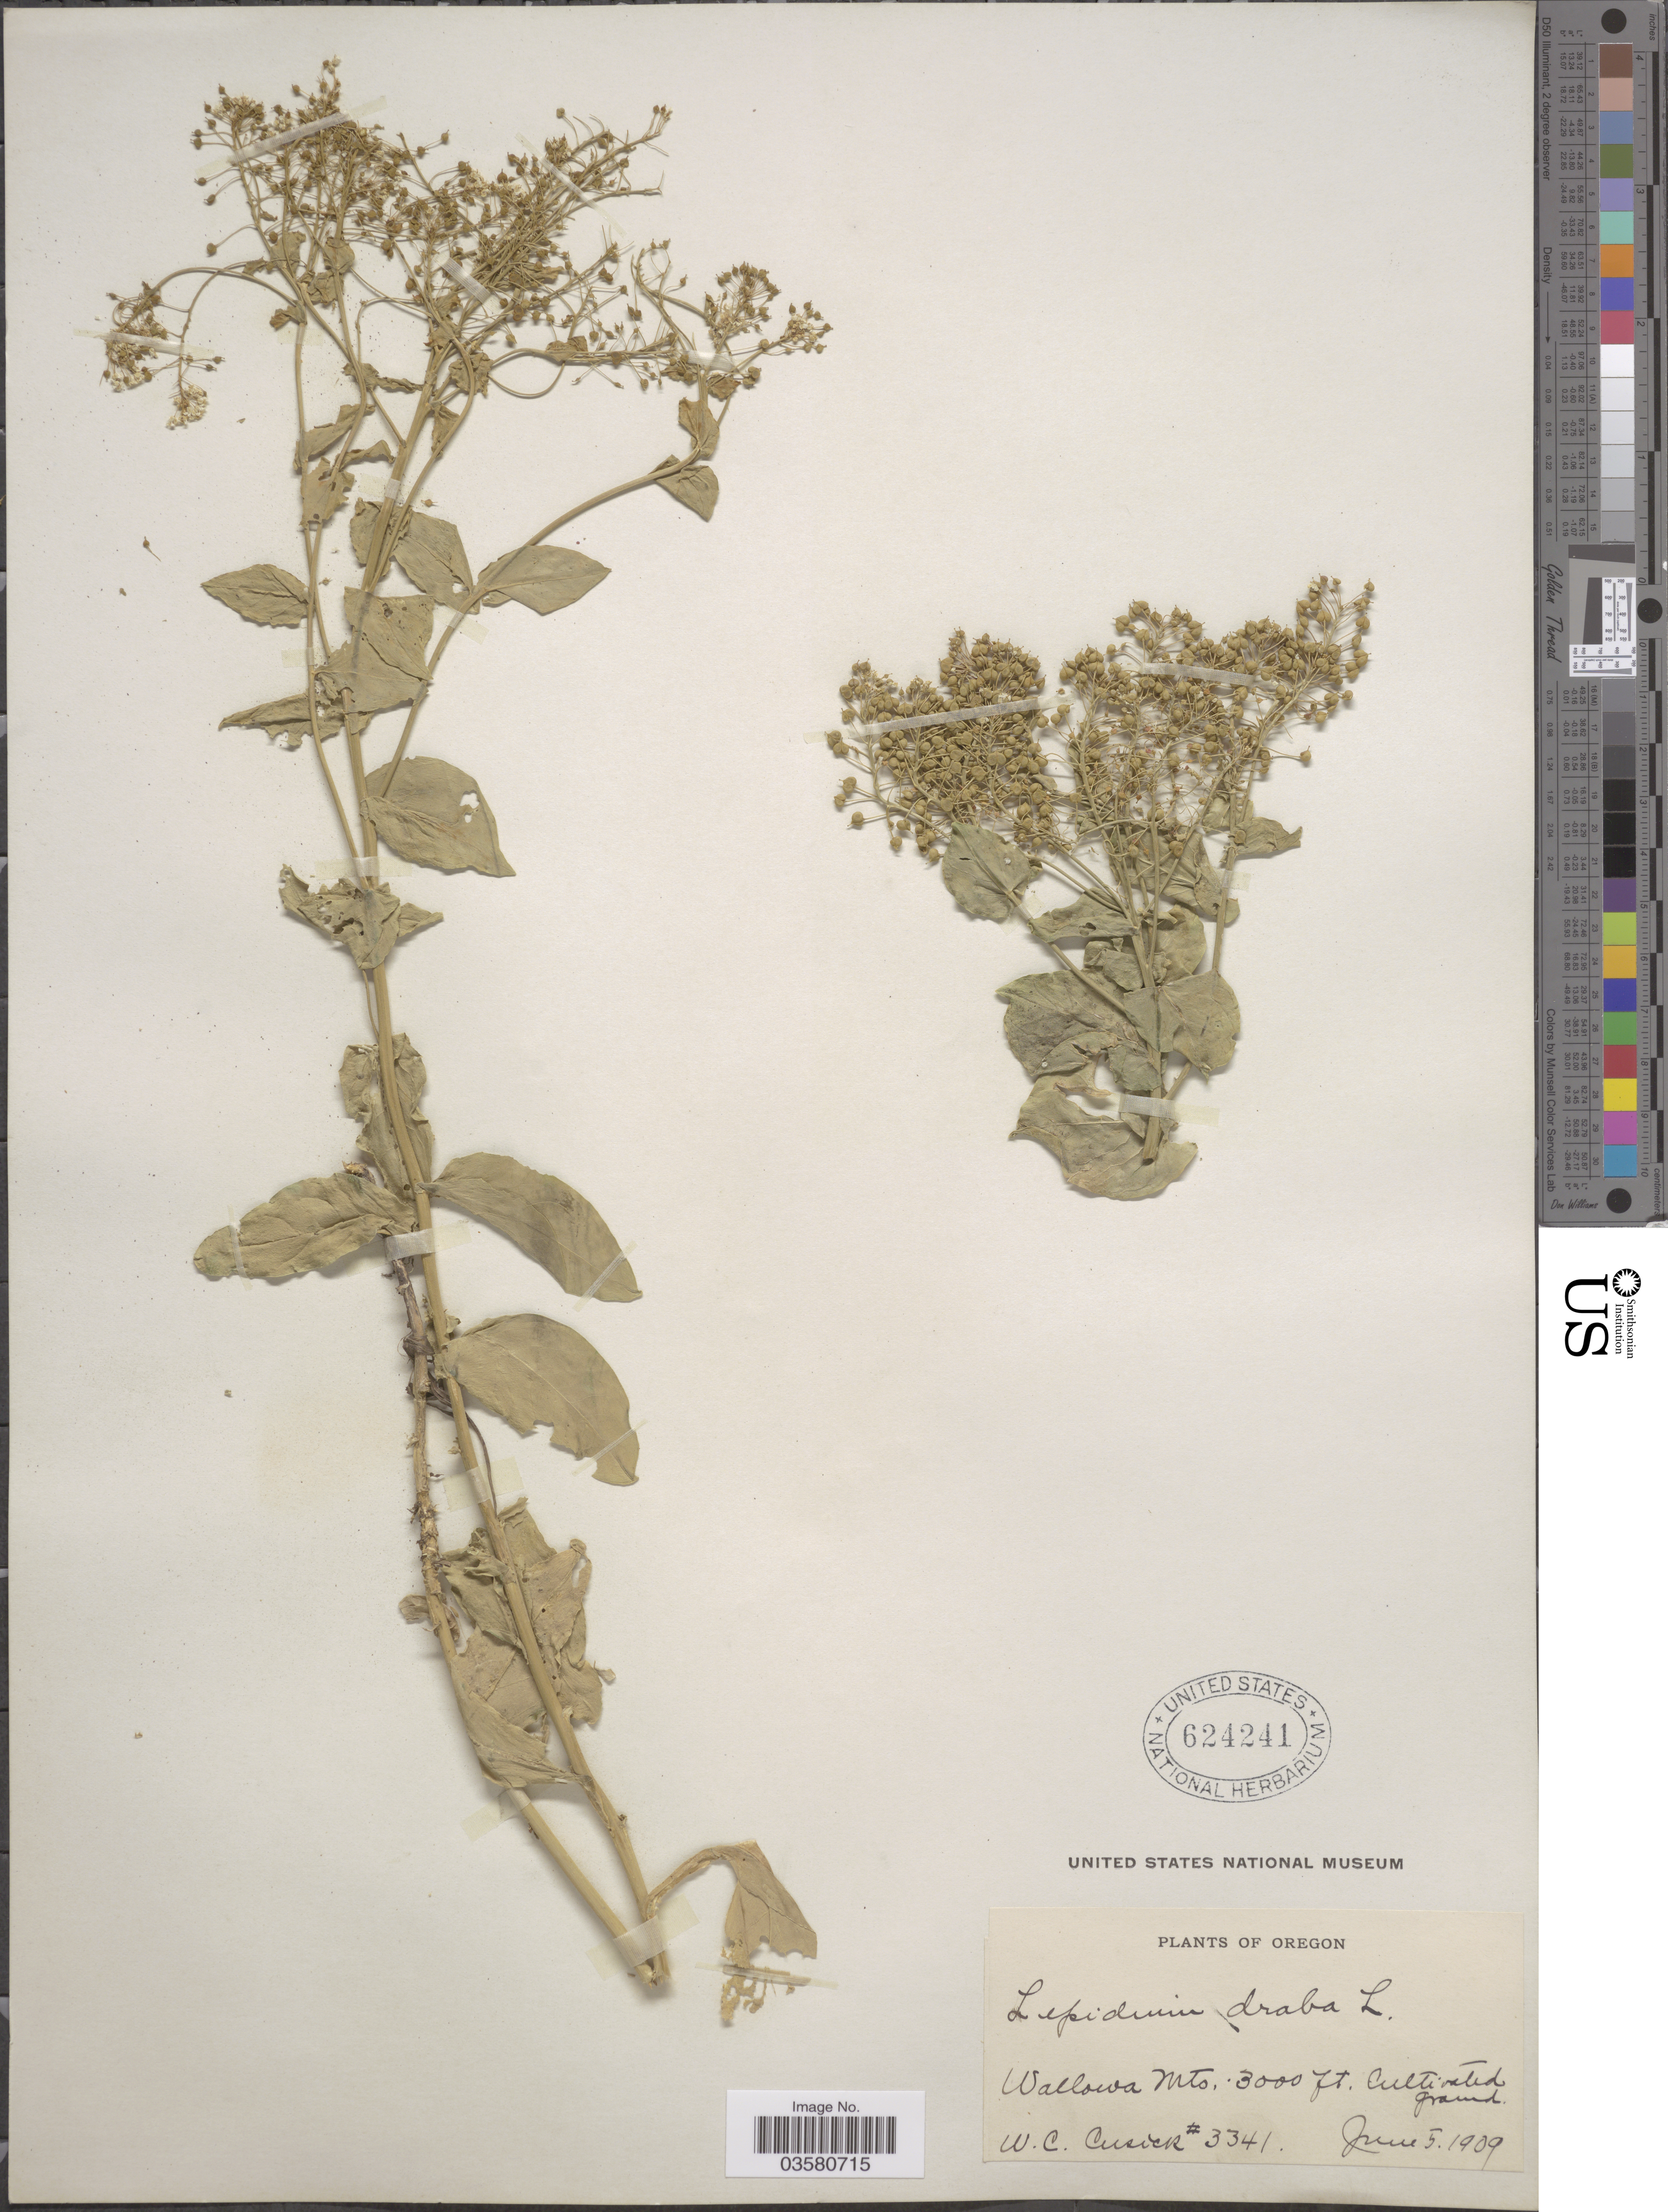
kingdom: Plantae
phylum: Tracheophyta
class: Magnoliopsida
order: Brassicales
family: Brassicaceae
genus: Lepidium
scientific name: Lepidium draba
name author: L.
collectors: W. C. Cusick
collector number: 3341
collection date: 1909-06-05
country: United States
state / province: Oregon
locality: Wallowa Mts. Cultivated ground.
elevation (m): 914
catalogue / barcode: US 624241